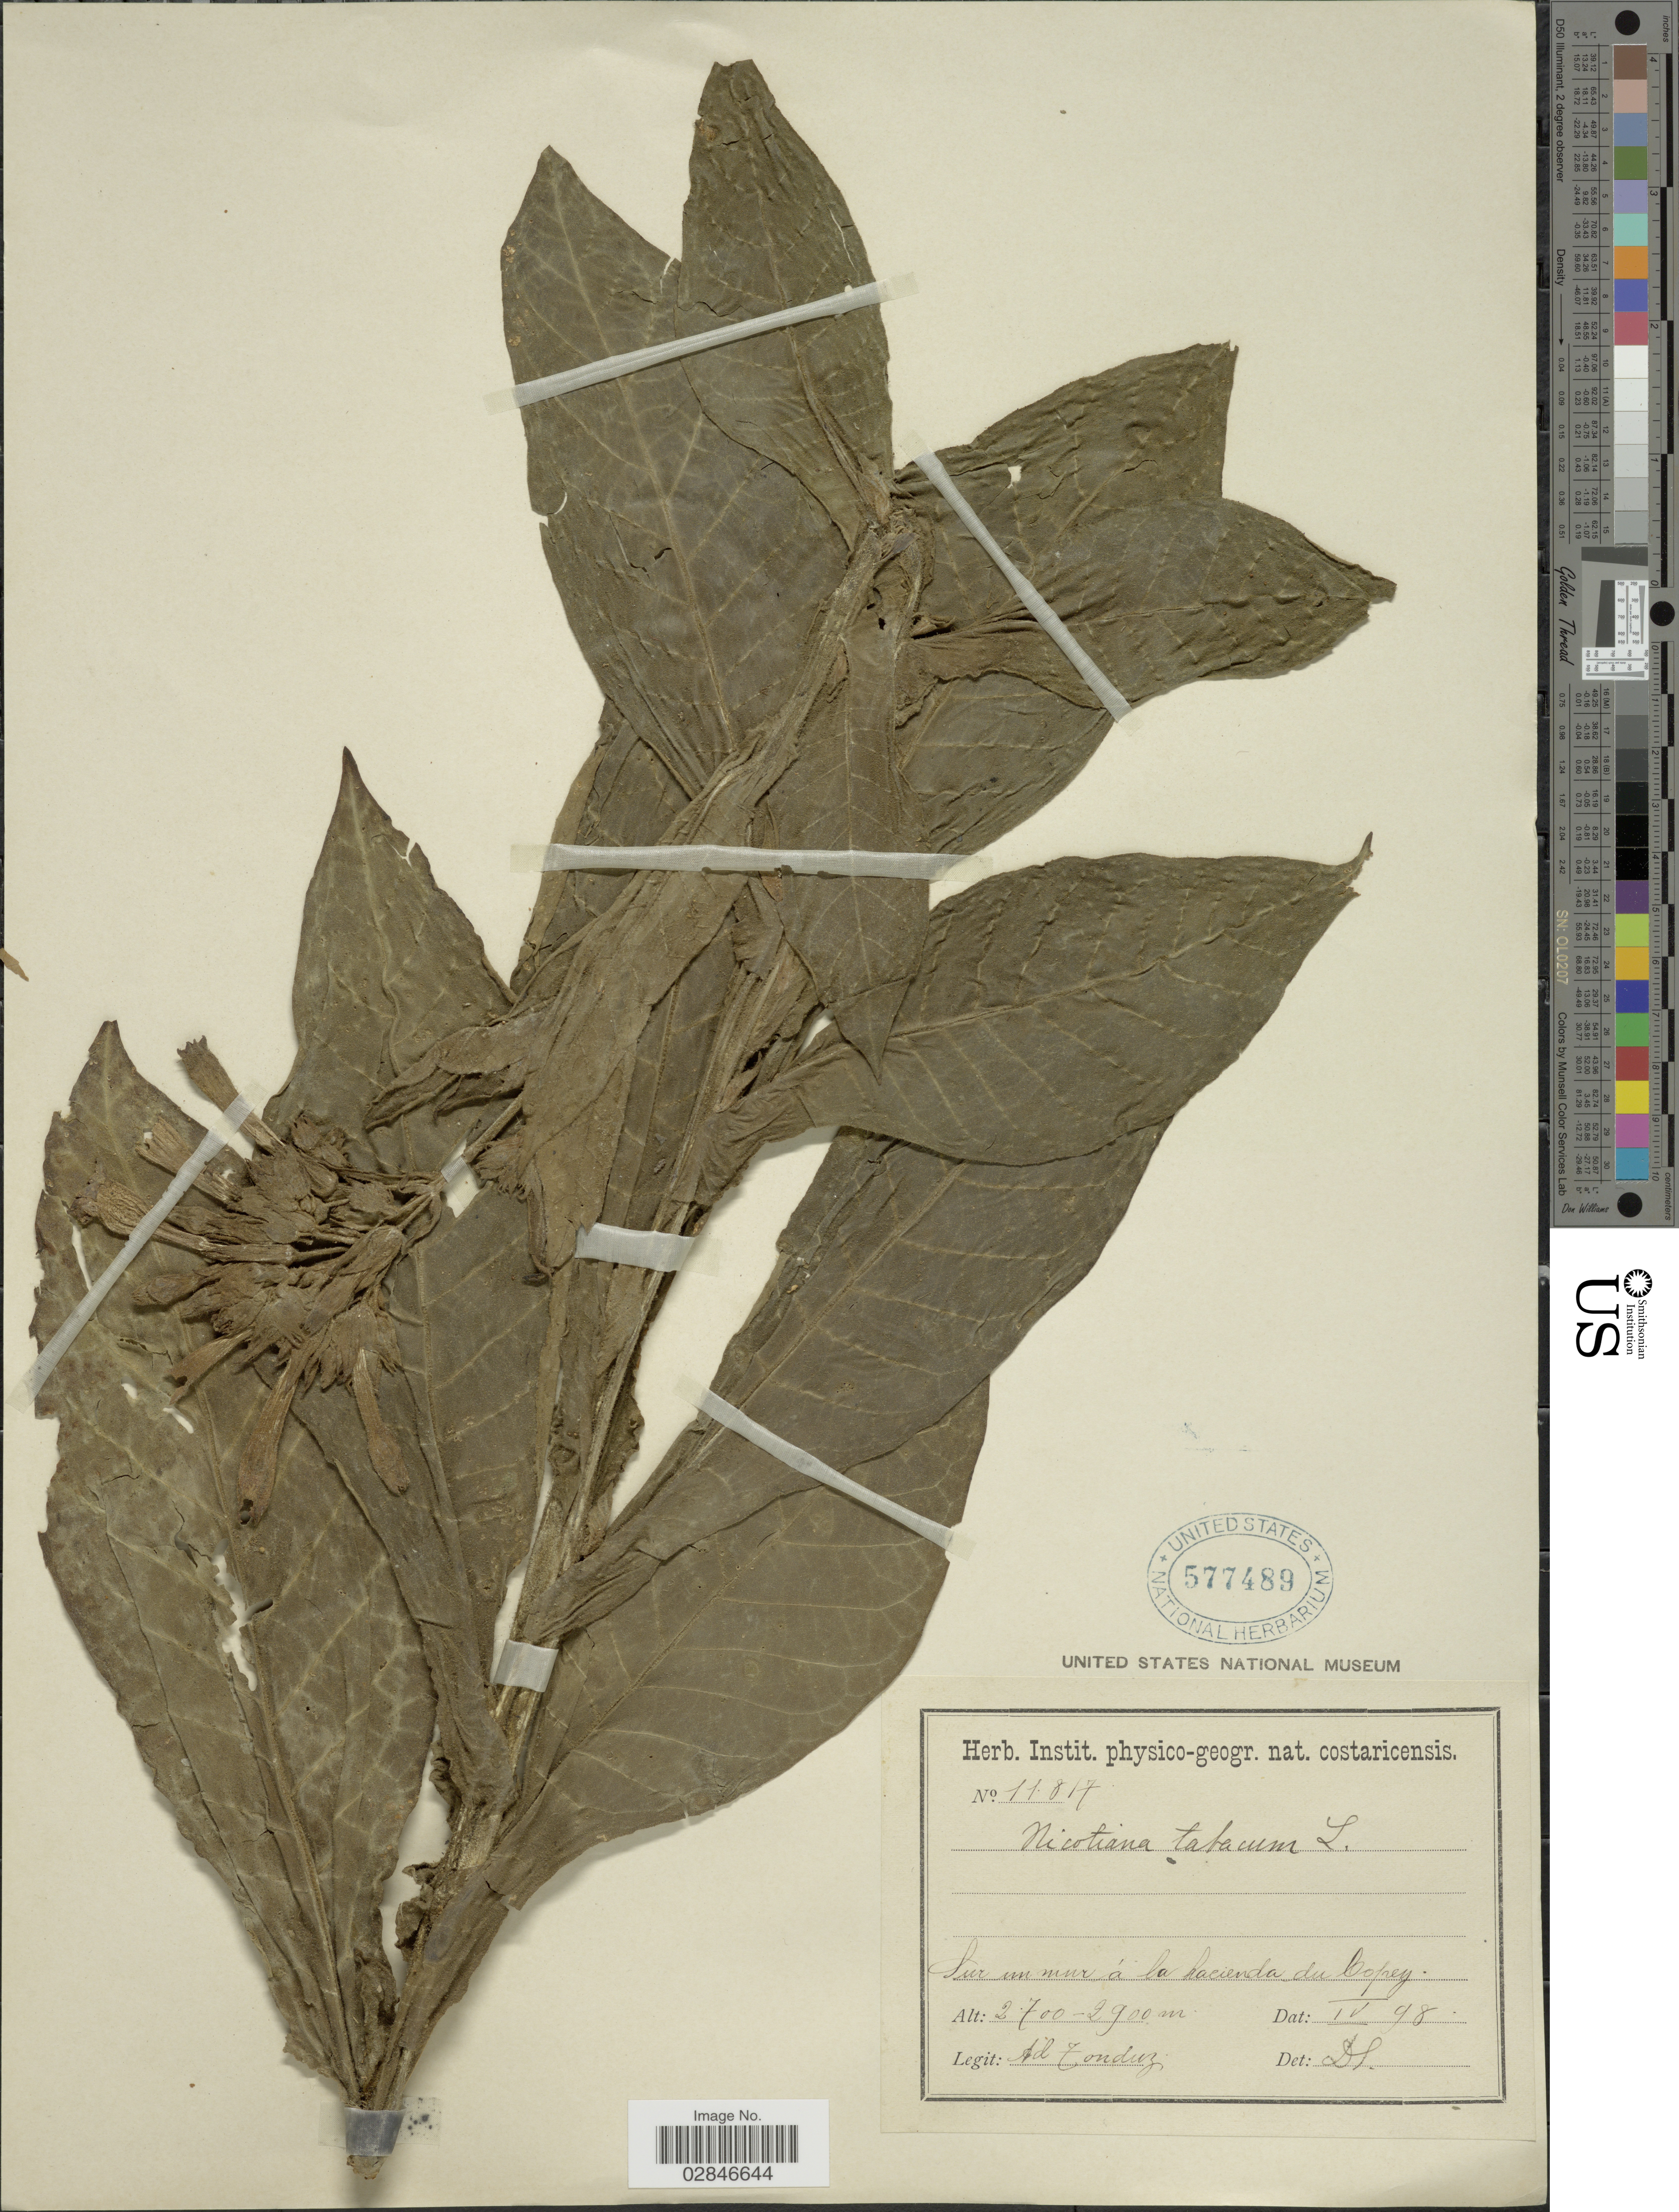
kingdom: Plantae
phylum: Tracheophyta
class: Magnoliopsida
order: Solanales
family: Solanaceae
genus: Nicotiana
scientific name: Nicotiana tabacum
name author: L.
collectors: A. Tonduz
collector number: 11817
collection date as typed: Transcribed d/m/y: /4/98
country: Costa Rica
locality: Sur un mur á la hacienda du Copey.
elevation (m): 2700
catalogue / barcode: US 577489